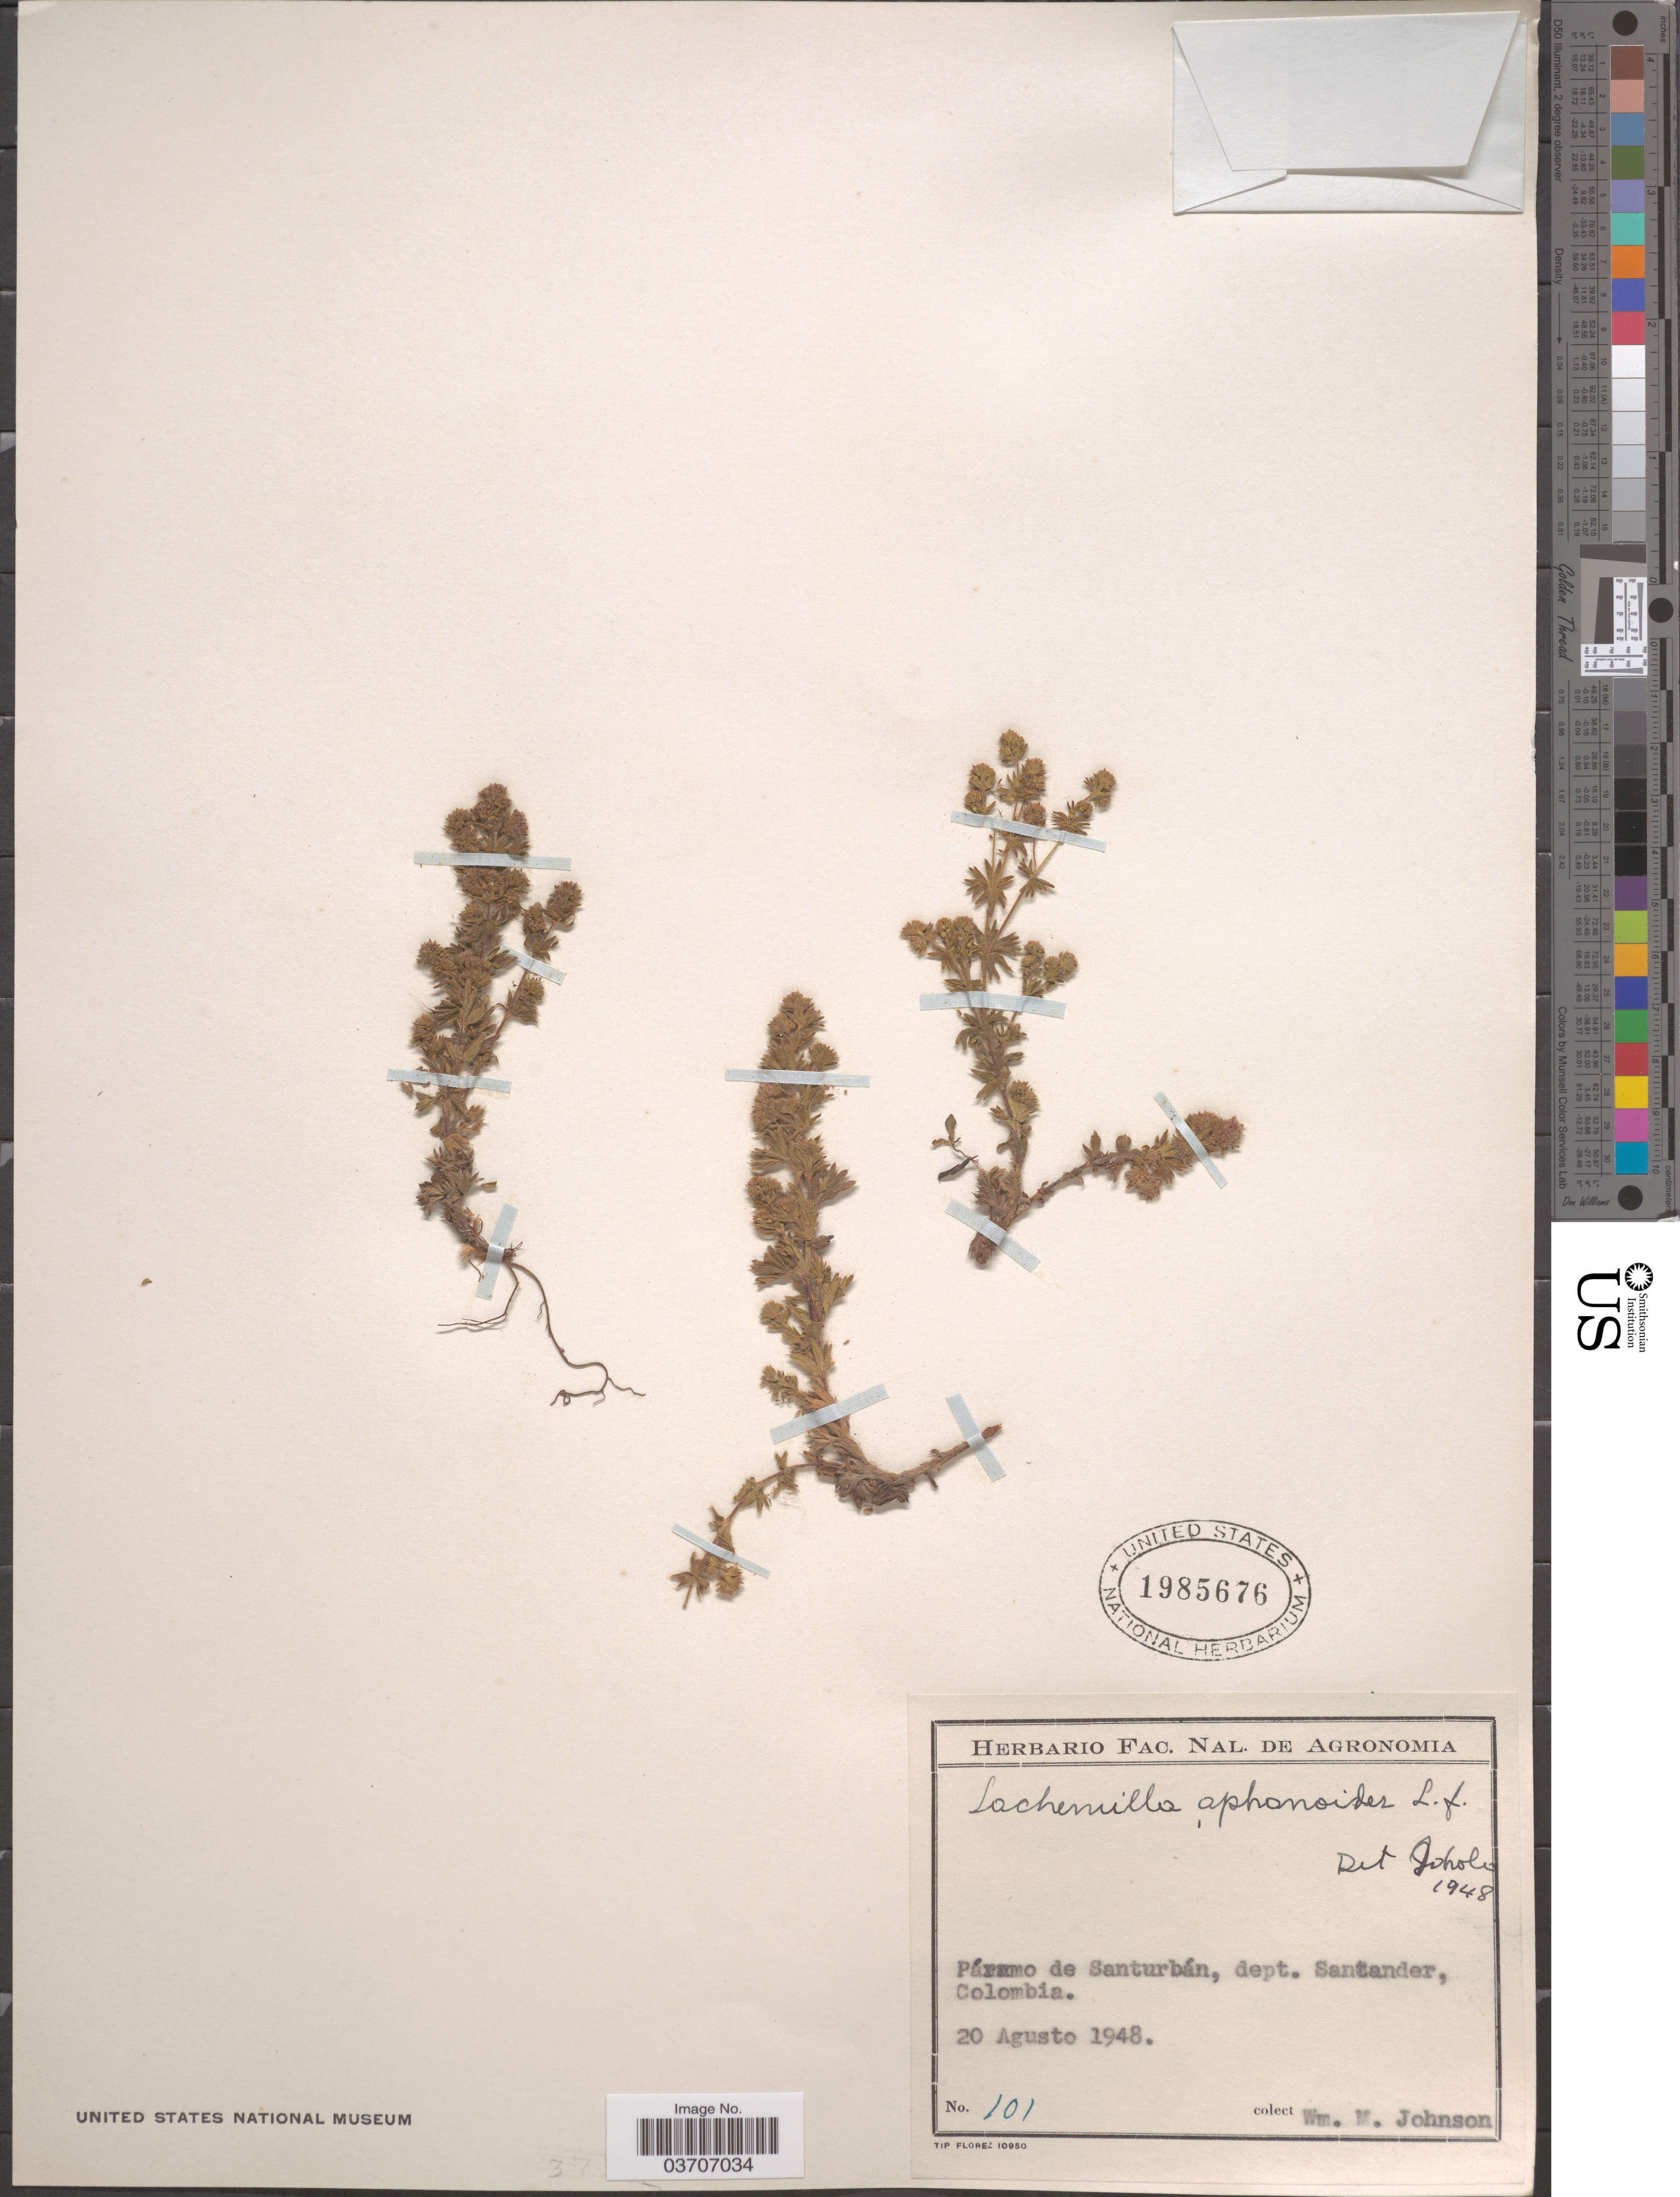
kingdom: Plantae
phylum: Tracheophyta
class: Magnoliopsida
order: Rosales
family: Rosaceae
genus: Lachemilla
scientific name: Lachemilla aphanoides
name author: (Mutis ex L. f.) Rothm.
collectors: W. M. Johnson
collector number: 101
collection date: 1948-08-20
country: Colombia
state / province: Santander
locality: Páramo de Santurbán, dept. Santander.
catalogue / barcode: US 1985676